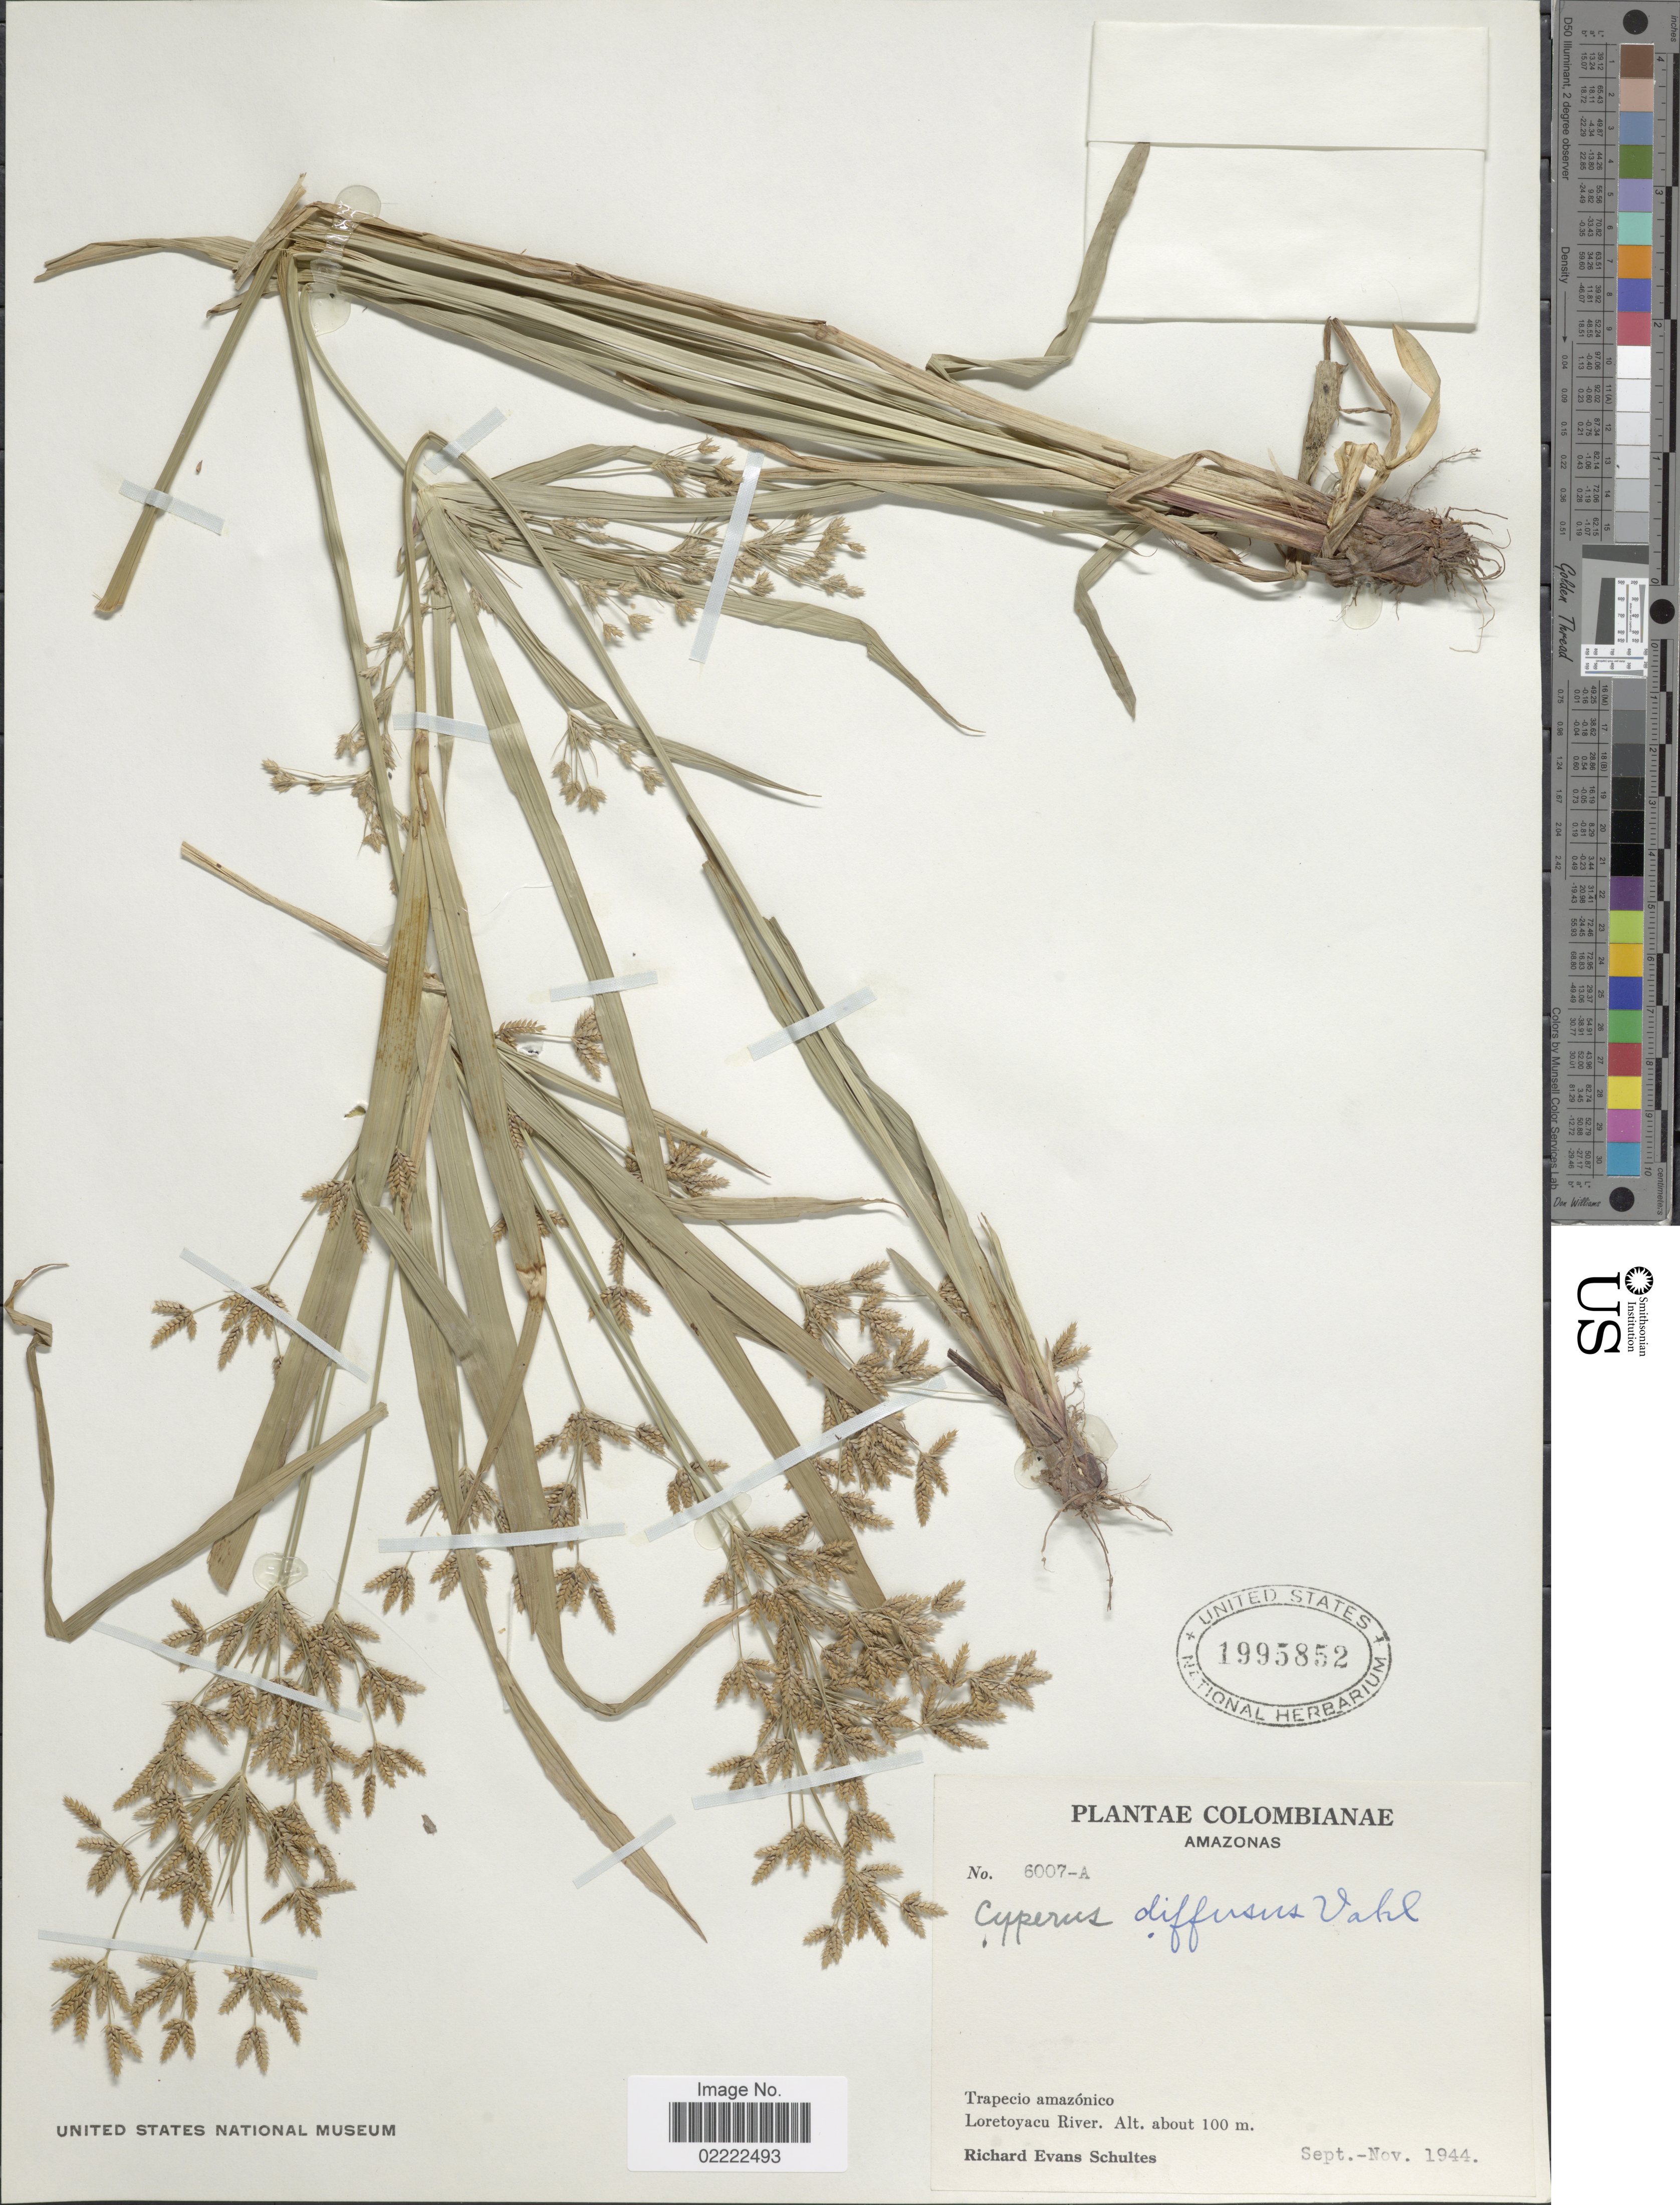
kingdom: Plantae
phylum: Tracheophyta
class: Liliopsida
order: Poales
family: Cyperaceae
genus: Cyperus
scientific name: Cyperus laxus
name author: Lam.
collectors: R. E. Schultes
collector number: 6007-A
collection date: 1944-09/1944-11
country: Colombia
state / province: Amazônas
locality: Trapecio amazonico, Loretoyacu River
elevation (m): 100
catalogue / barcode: US 1995852